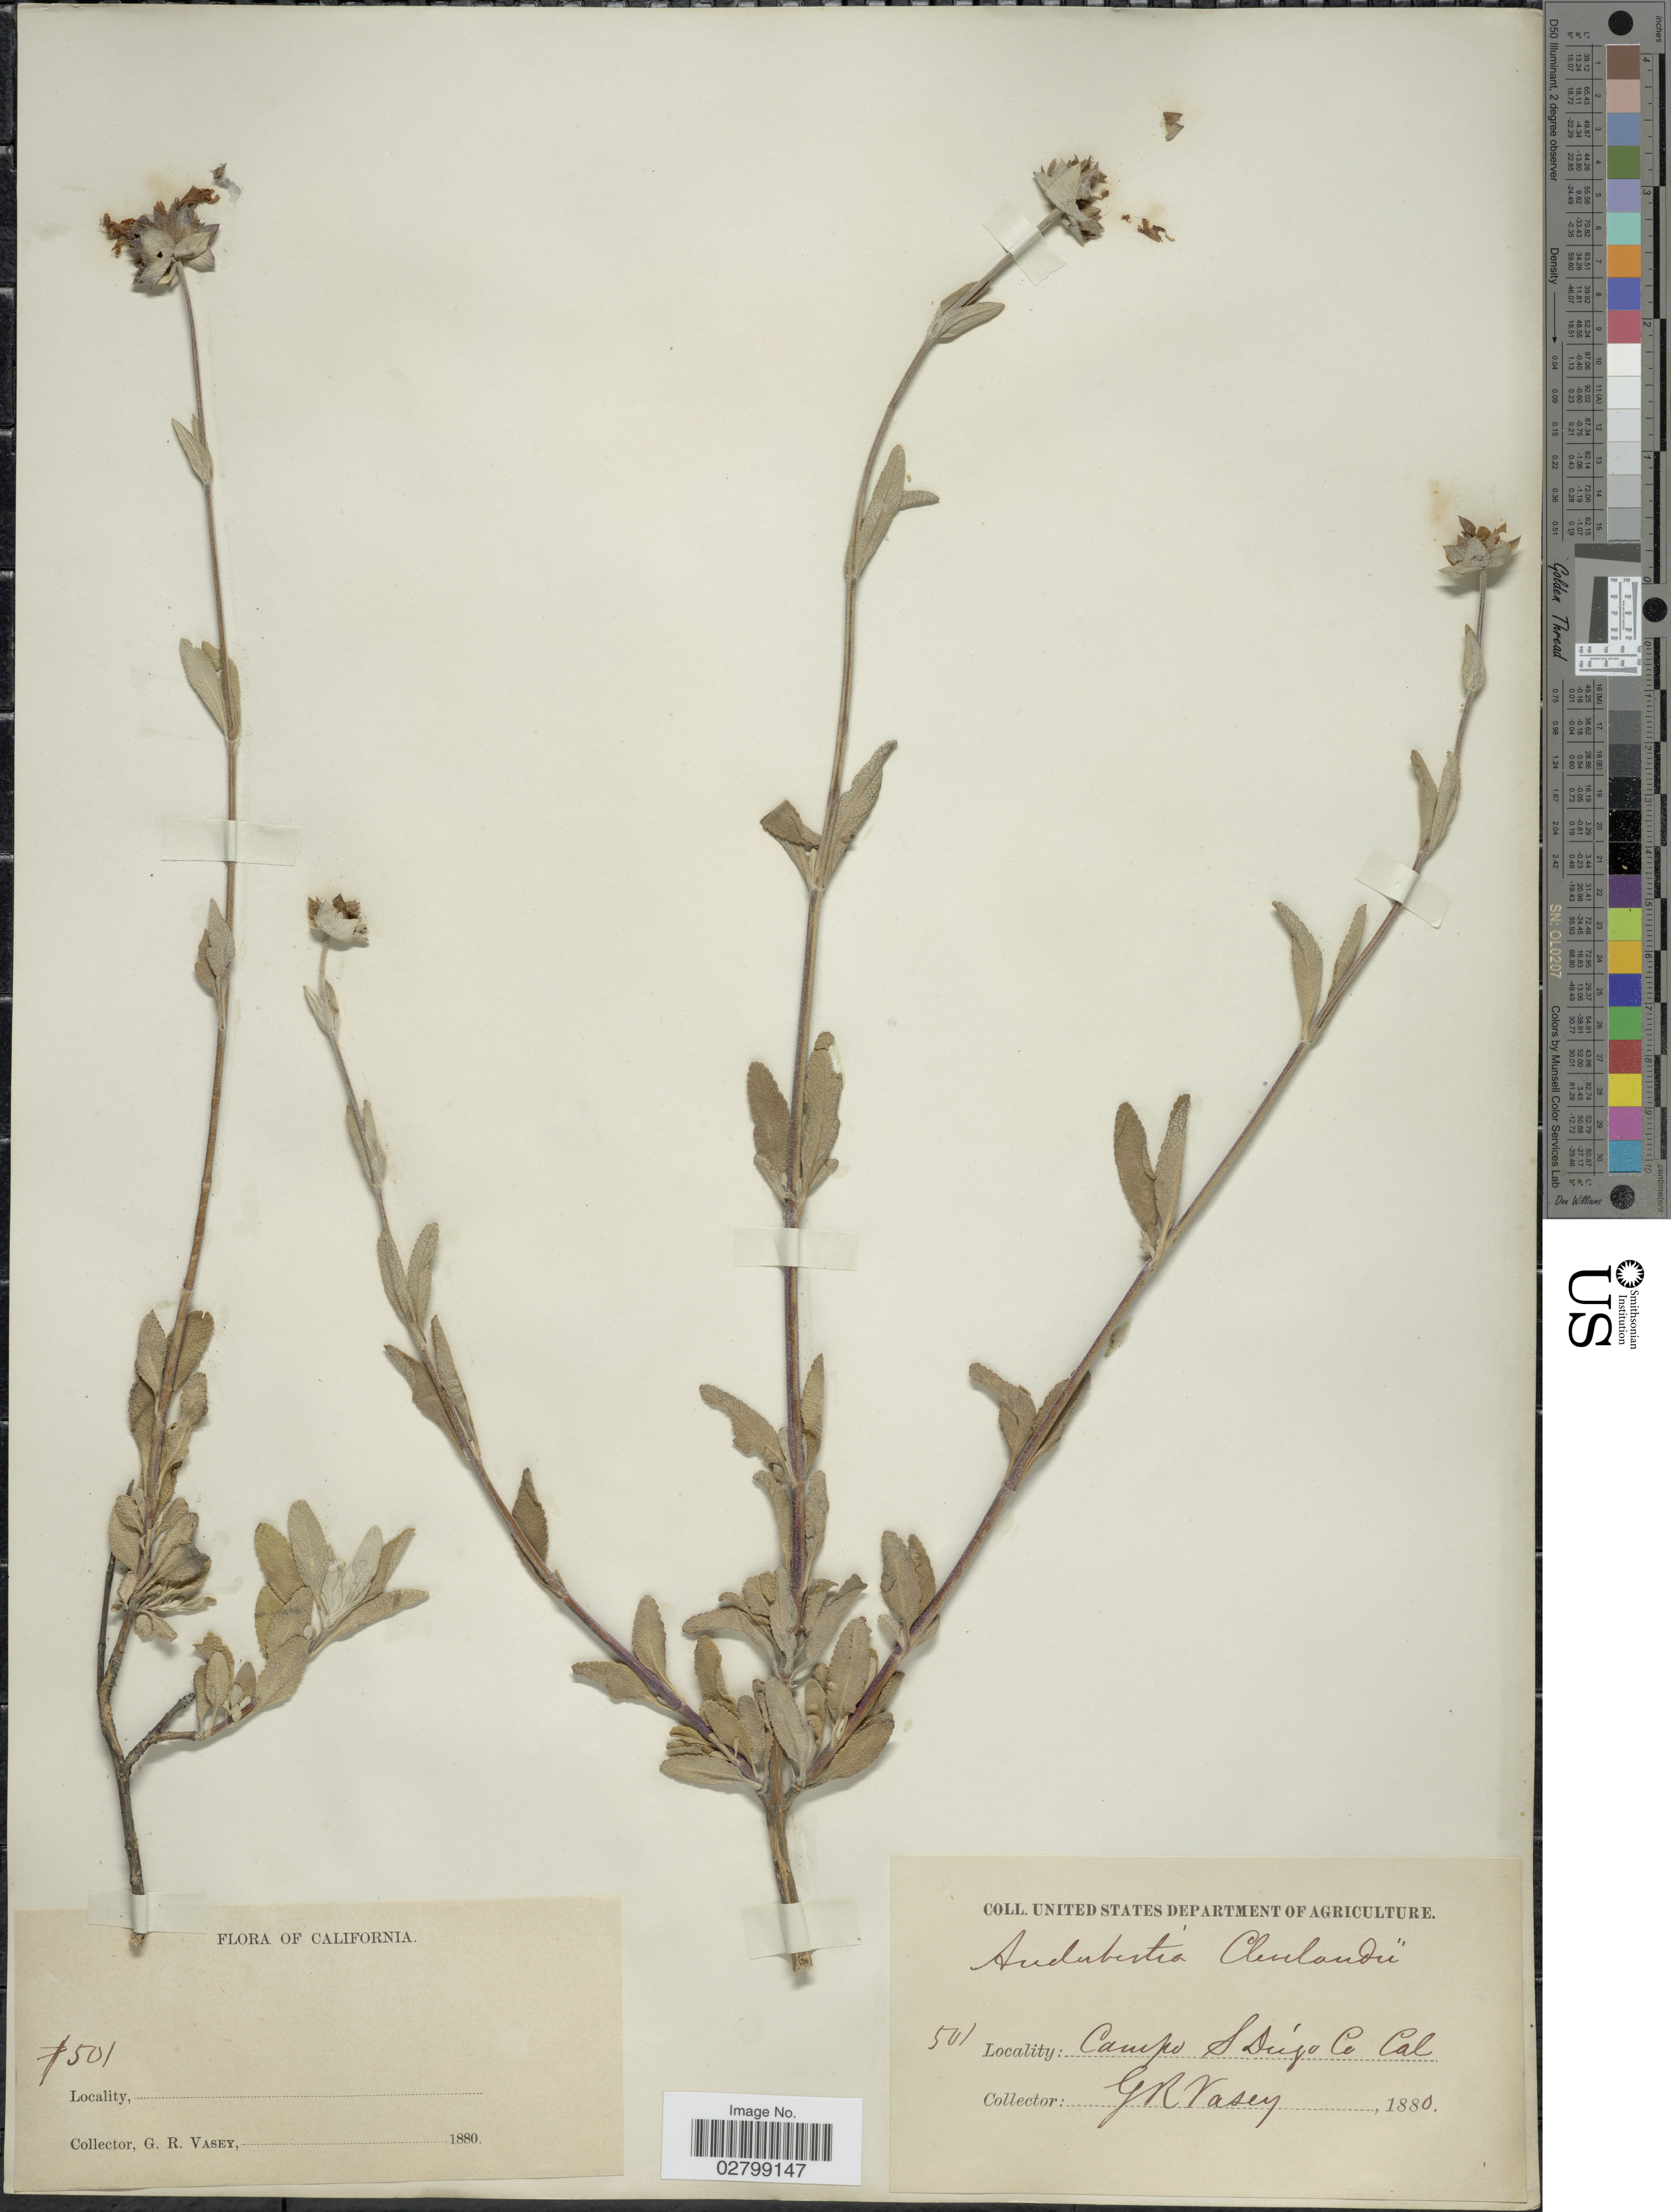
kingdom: Plantae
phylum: Tracheophyta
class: Magnoliopsida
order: Lamiales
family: Lamiaceae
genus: Salvia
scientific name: Salvia clevelandii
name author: (A. Gray) Greene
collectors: G. R. Vasey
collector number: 501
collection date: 1880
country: United States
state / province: California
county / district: San Diego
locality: Campo, S. Diego Co.